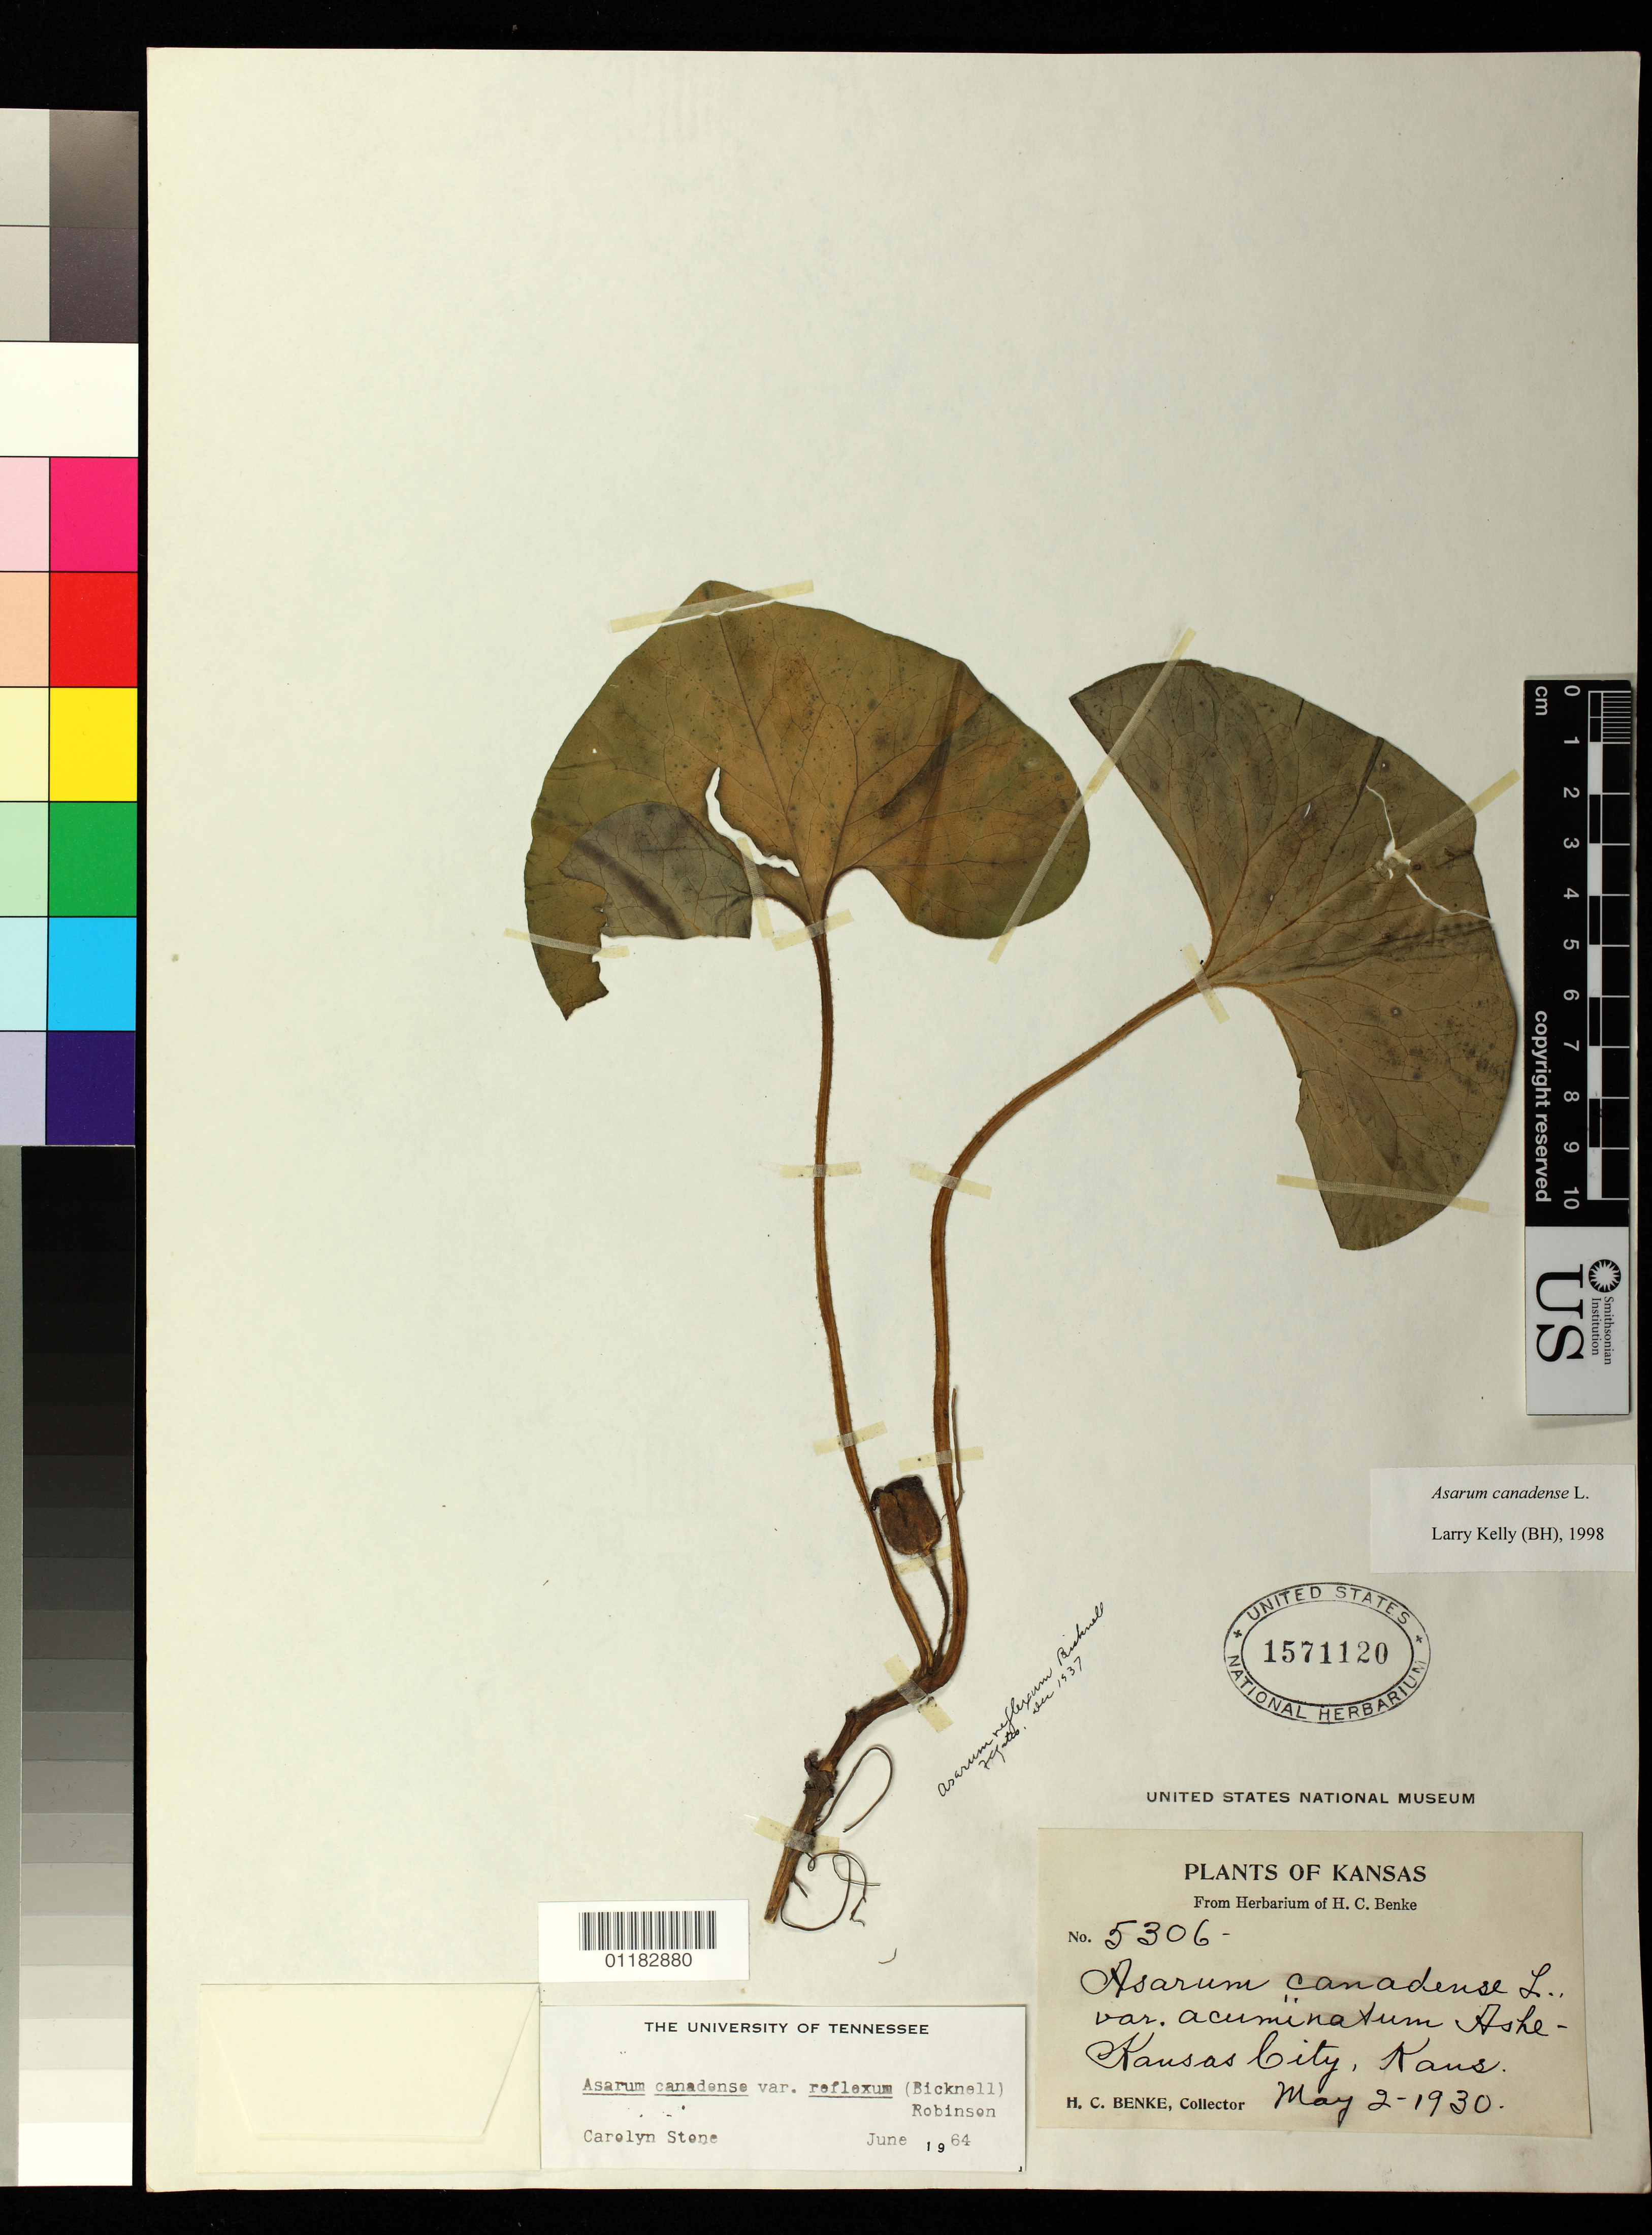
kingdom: Plantae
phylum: Tracheophyta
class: Magnoliopsida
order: Piperales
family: Aristolochiaceae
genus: Asarum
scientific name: Asarum canadense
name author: L.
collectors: H. Benke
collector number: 5306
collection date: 1930-05-02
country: United States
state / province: Kansas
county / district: Wyandotte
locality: Kansas City, Wyandotte County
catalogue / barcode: US 1571120